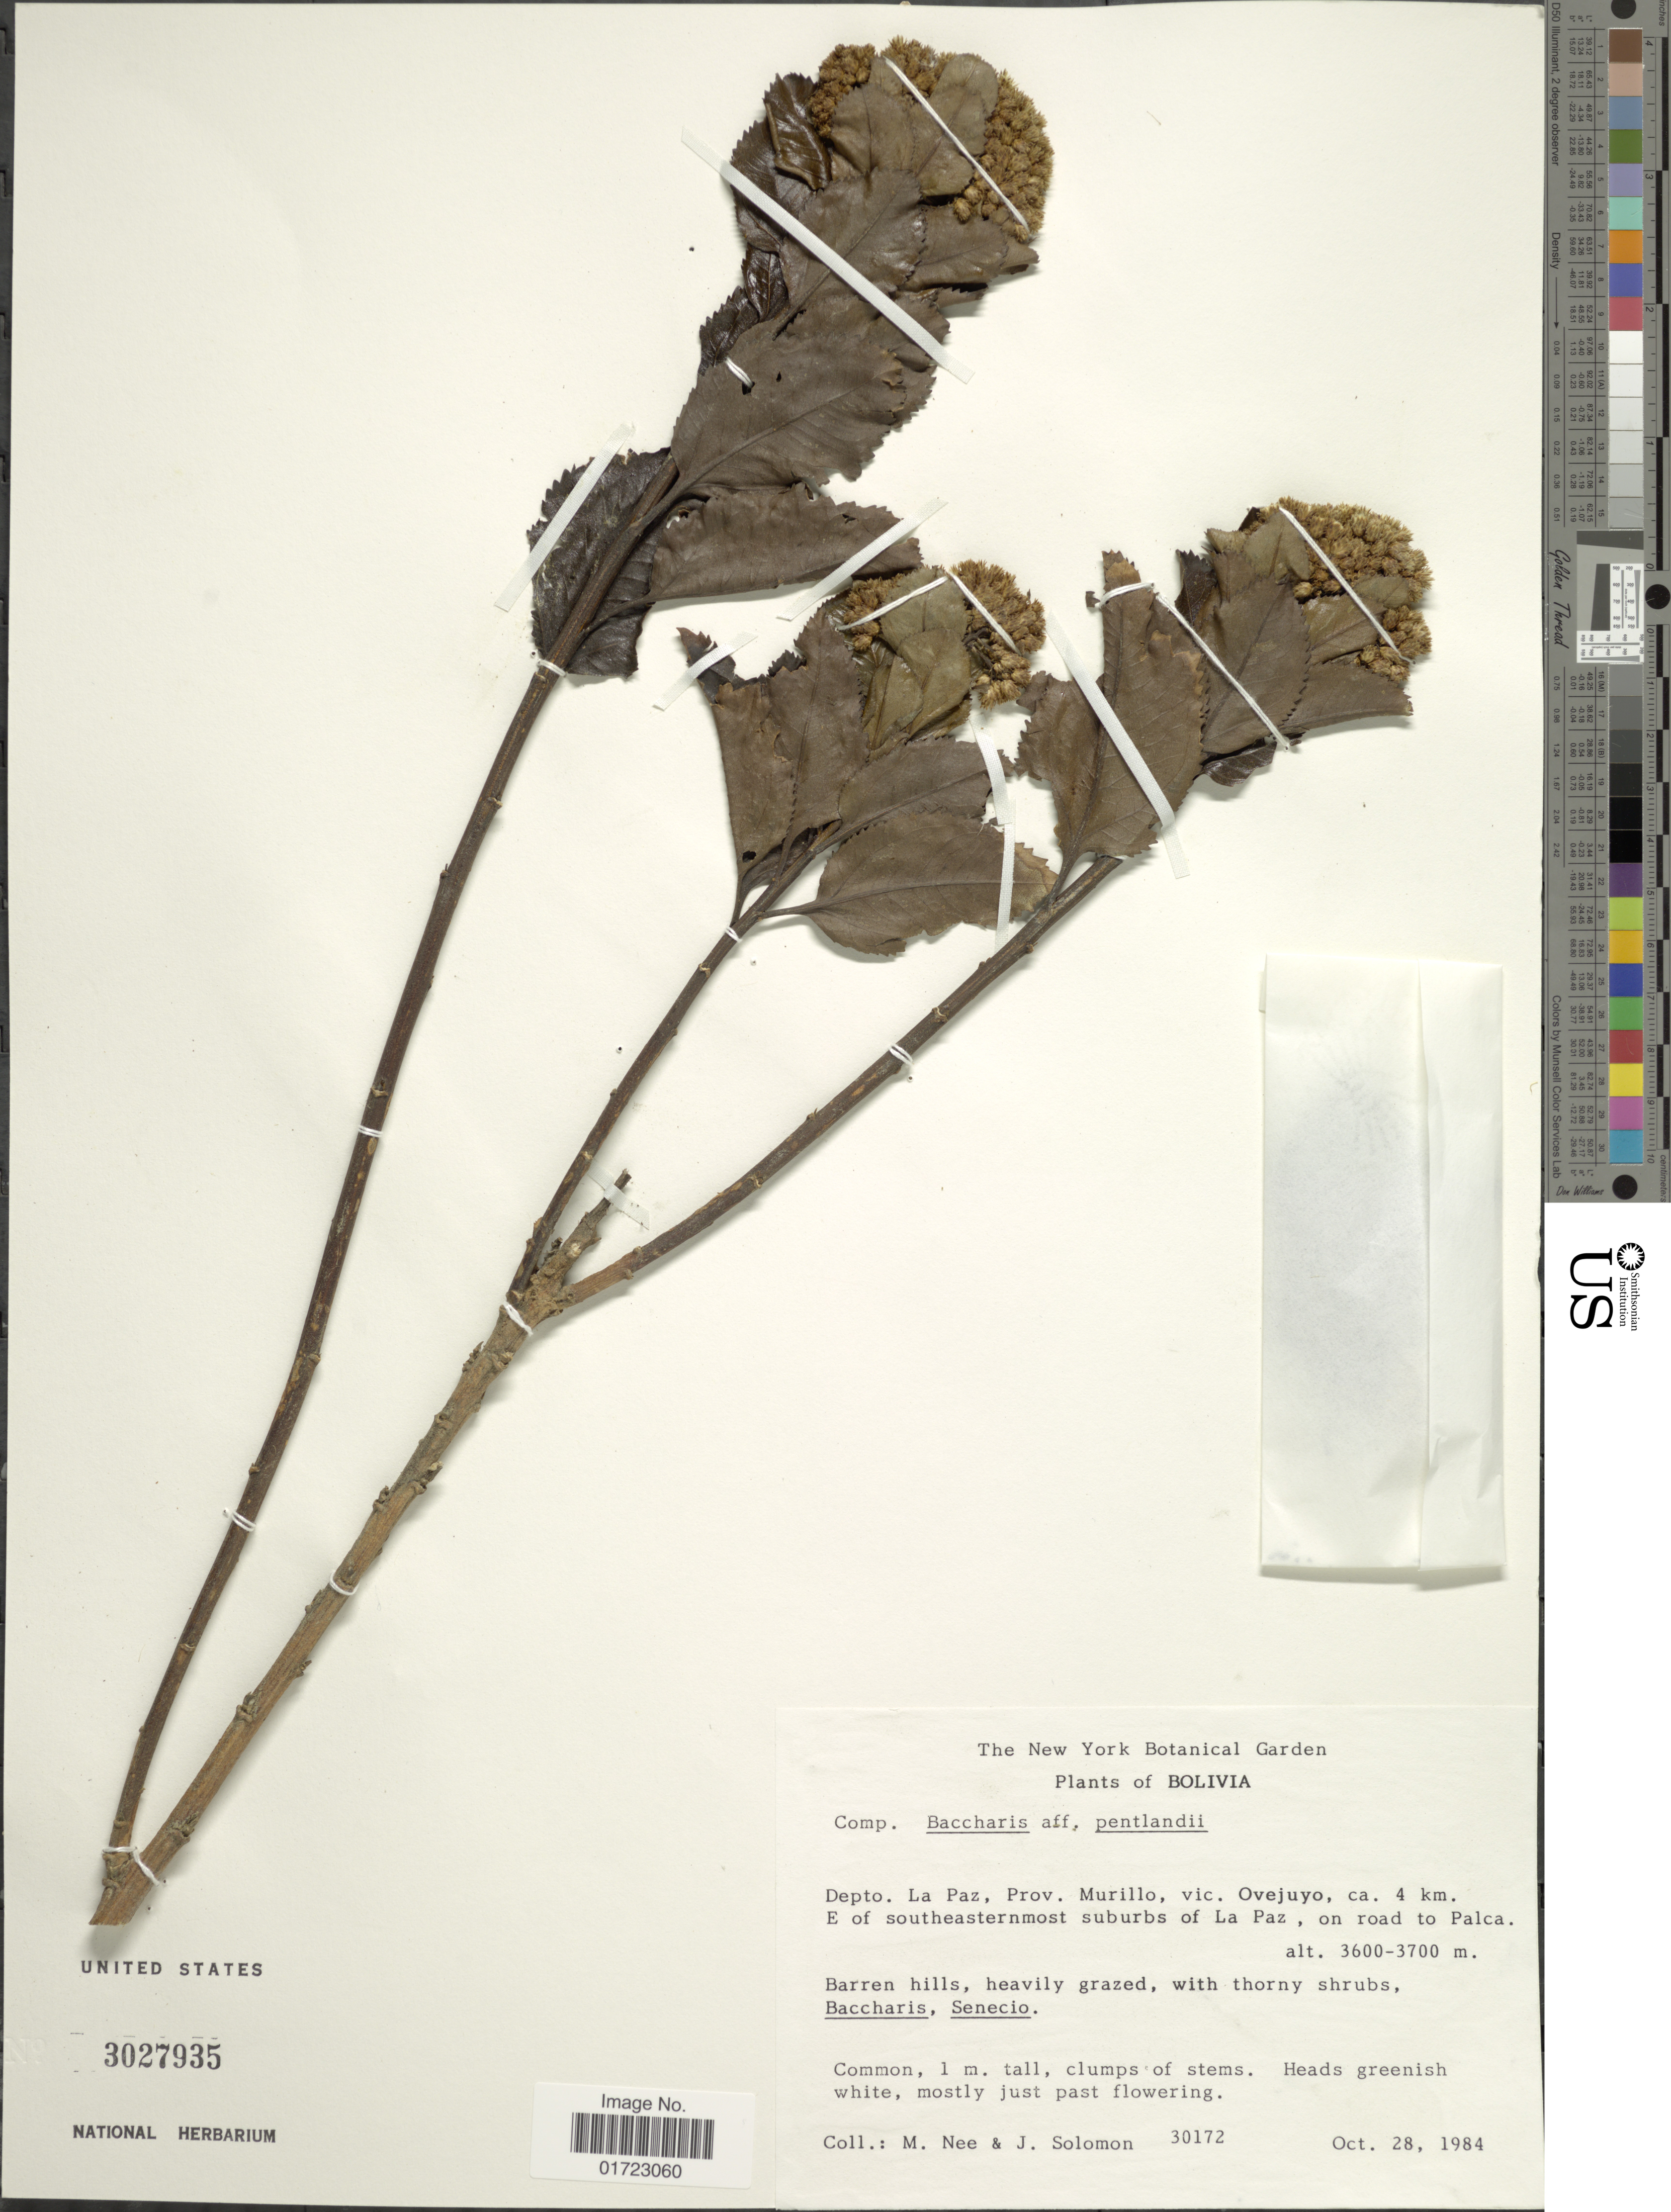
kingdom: Plantae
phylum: Tracheophyta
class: Magnoliopsida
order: Asterales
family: Asteraceae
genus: Baccharis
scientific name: Baccharis pentlandii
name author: DC.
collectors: M. Nee & J. Solomon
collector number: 30172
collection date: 1984-10-28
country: Bolivia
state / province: La Paz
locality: Prov. Murillo, vic. Ovejugo, ca. 4 km. E of southeasternmost suburbs of La Paz, on road to Palca.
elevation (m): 3600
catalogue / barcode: US 3027935